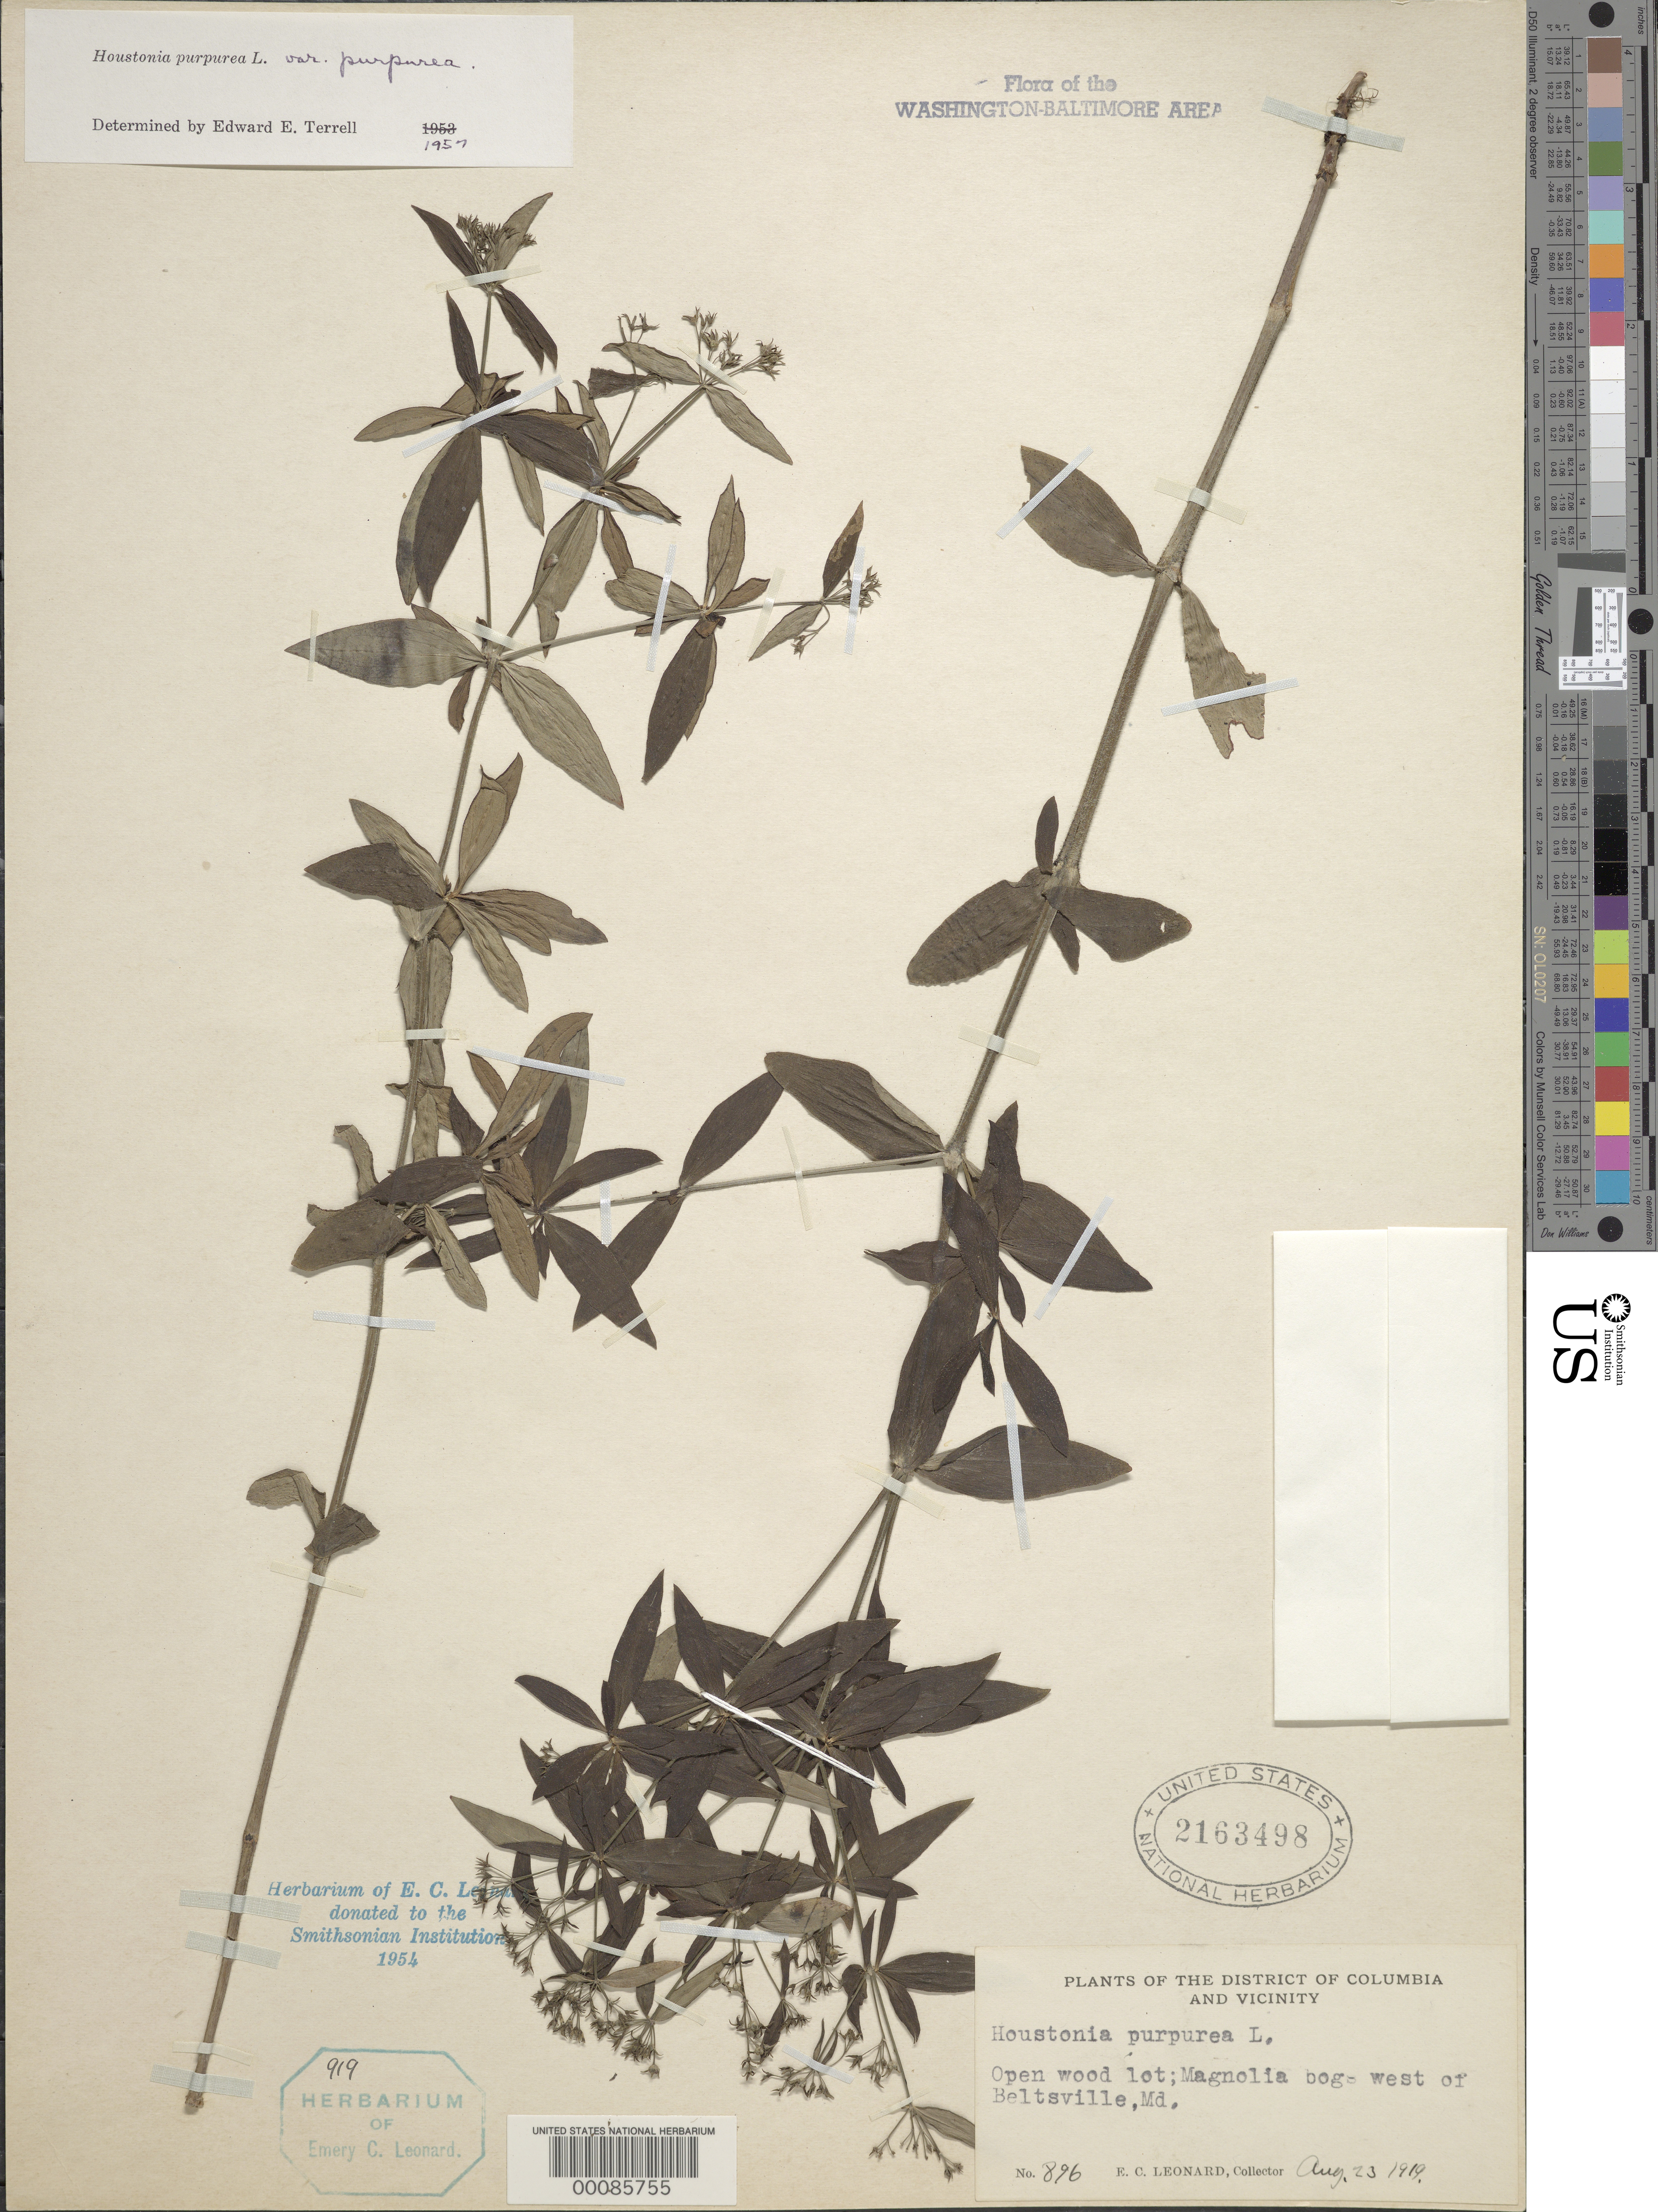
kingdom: Plantae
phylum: Tracheophyta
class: Magnoliopsida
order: Gentianales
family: Rubiaceae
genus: Houstonia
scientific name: Houstonia purpurea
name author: L.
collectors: E. C. Leonard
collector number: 896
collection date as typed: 23 Aug 1919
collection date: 1919-08-23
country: United States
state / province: Maryland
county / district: Prince George's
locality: Beltsville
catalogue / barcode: US 2163498